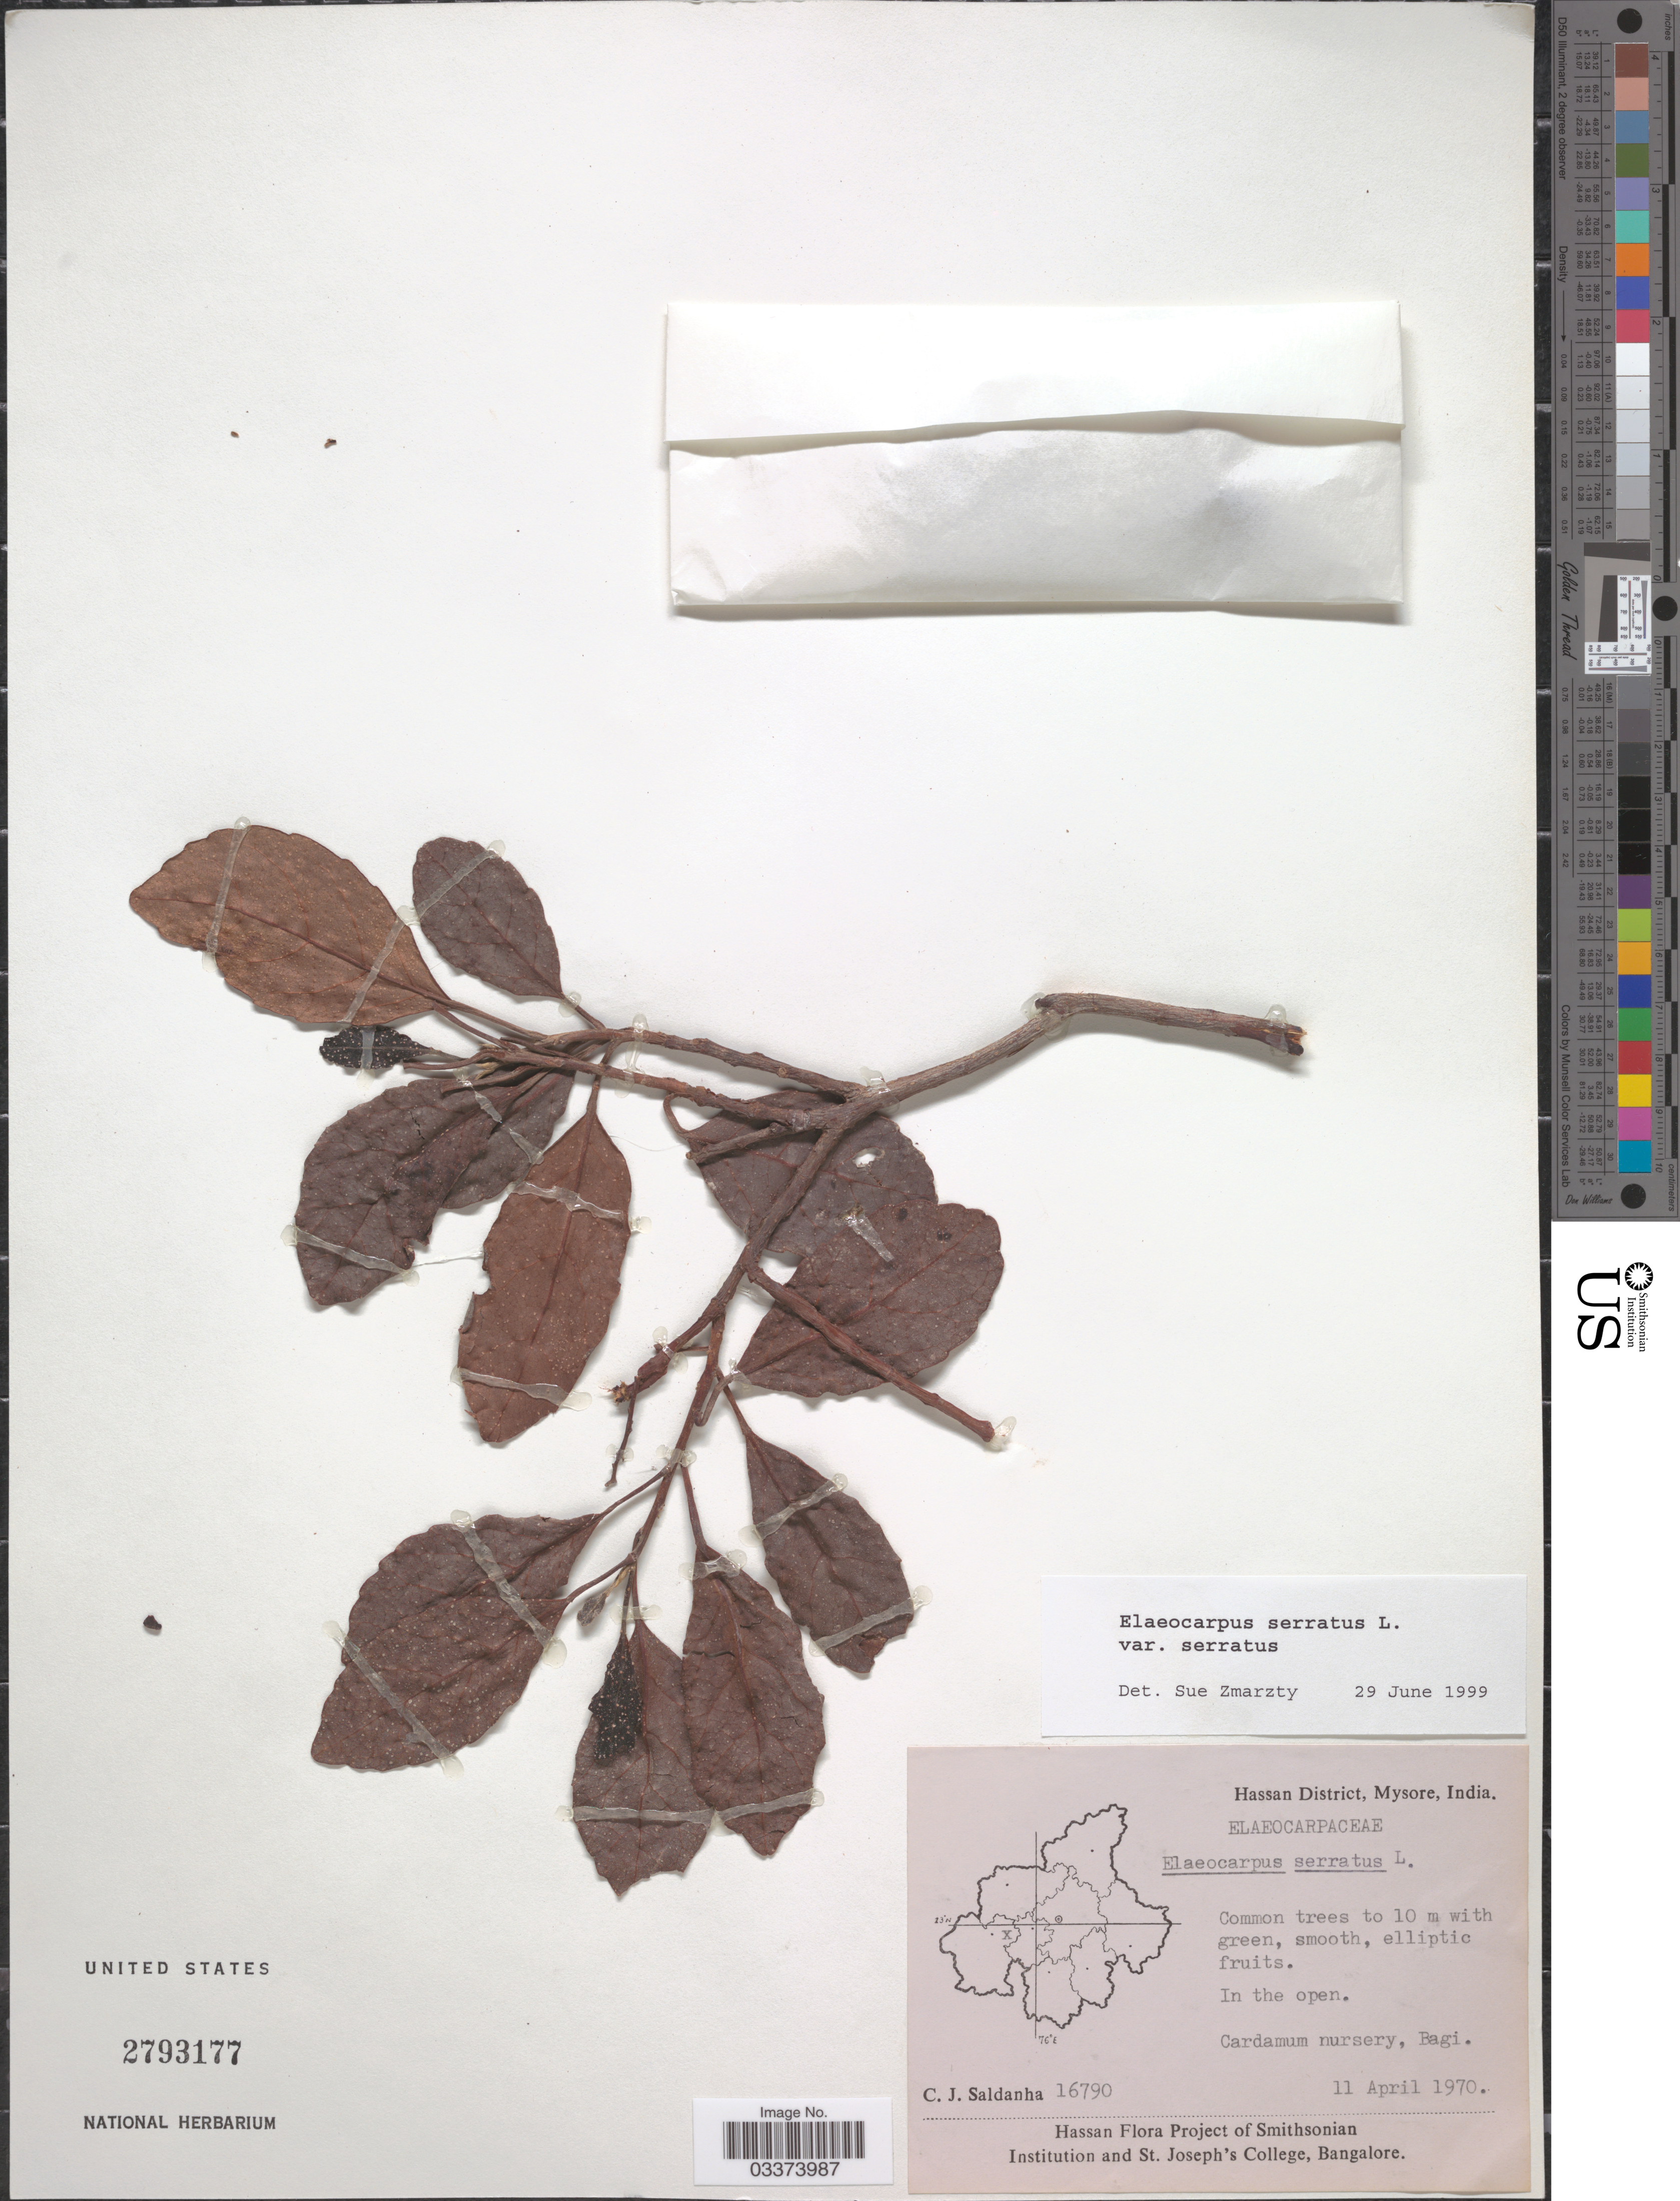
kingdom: Plantae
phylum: Tracheophyta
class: Magnoliopsida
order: Oxalidales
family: Elaeocarpaceae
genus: Elaeocarpus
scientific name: Elaeocarpus serratus var. serratus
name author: L.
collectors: C. J. Saldanha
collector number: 16790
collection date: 1970-04-11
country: India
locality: Hassan District, Mysore. Cardamum nursery, Bagi.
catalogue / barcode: US 2793177